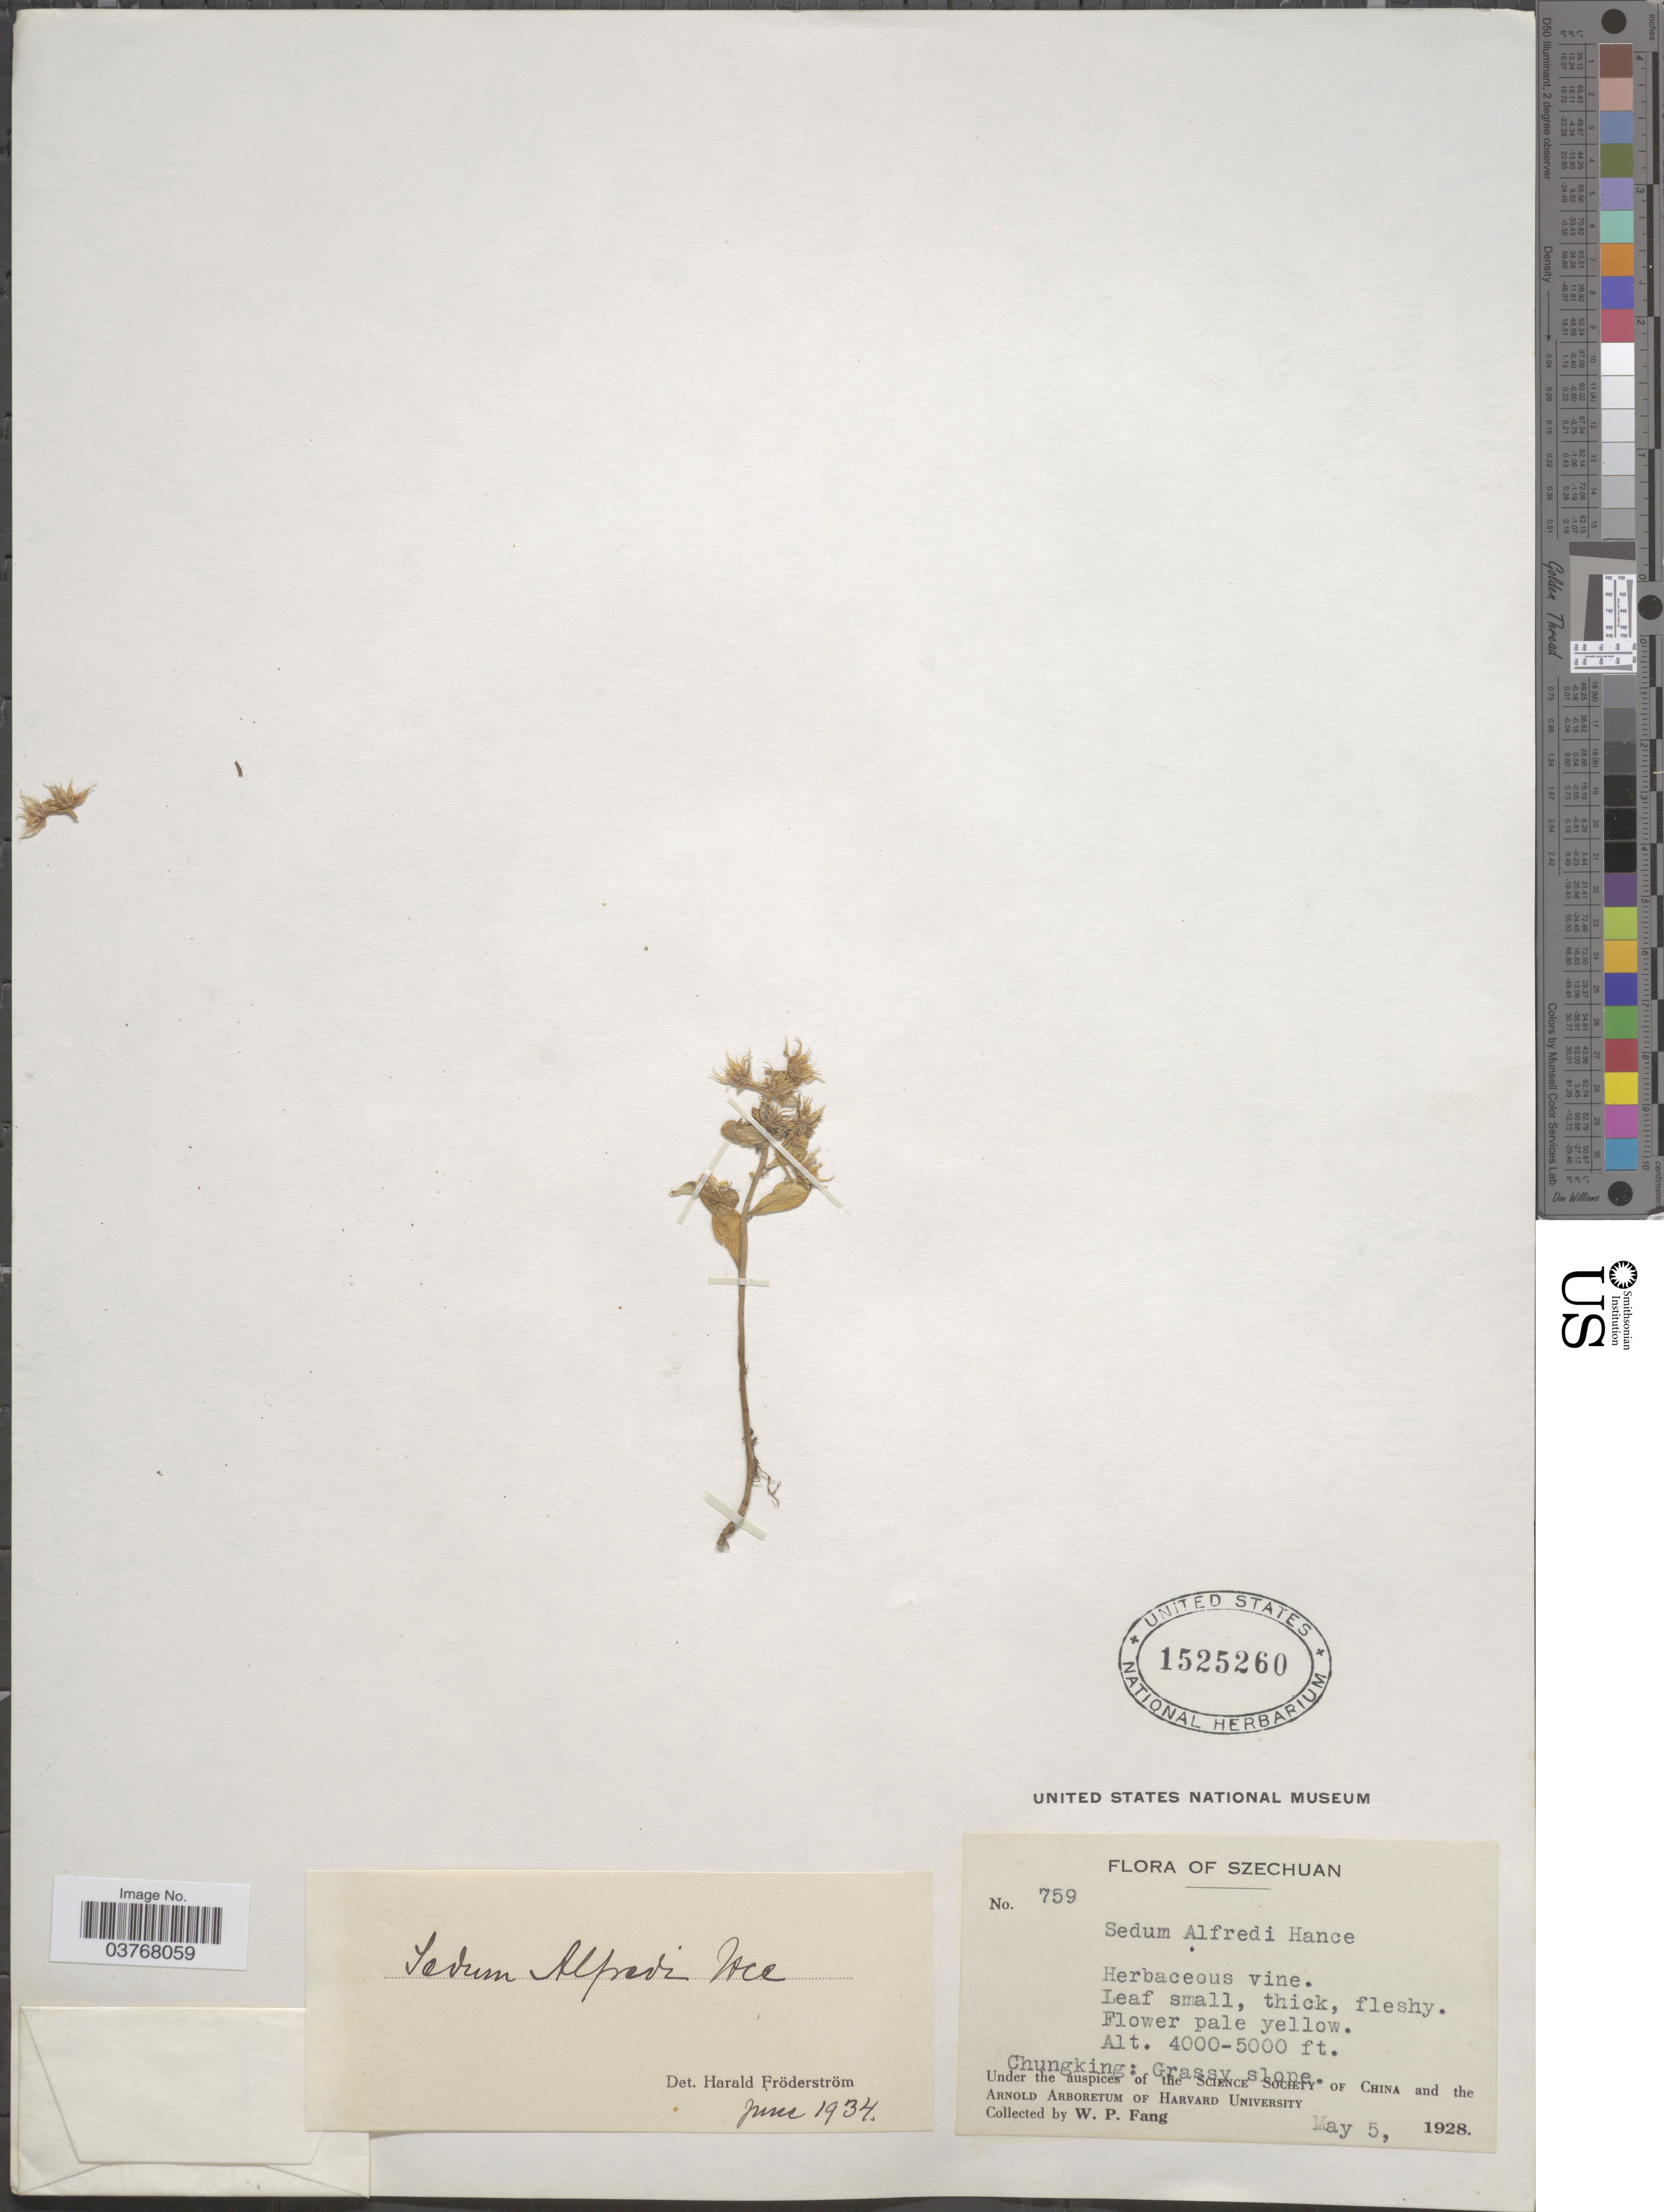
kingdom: Plantae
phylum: Tracheophyta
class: Magnoliopsida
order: Saxifragales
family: Crassulaceae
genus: Sedum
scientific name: Sedum alfredi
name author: Hance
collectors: W. P. Fang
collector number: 759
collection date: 1928-05-05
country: China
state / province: Sichuan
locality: Szechuan. Chungking.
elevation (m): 1219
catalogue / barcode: US 1525260